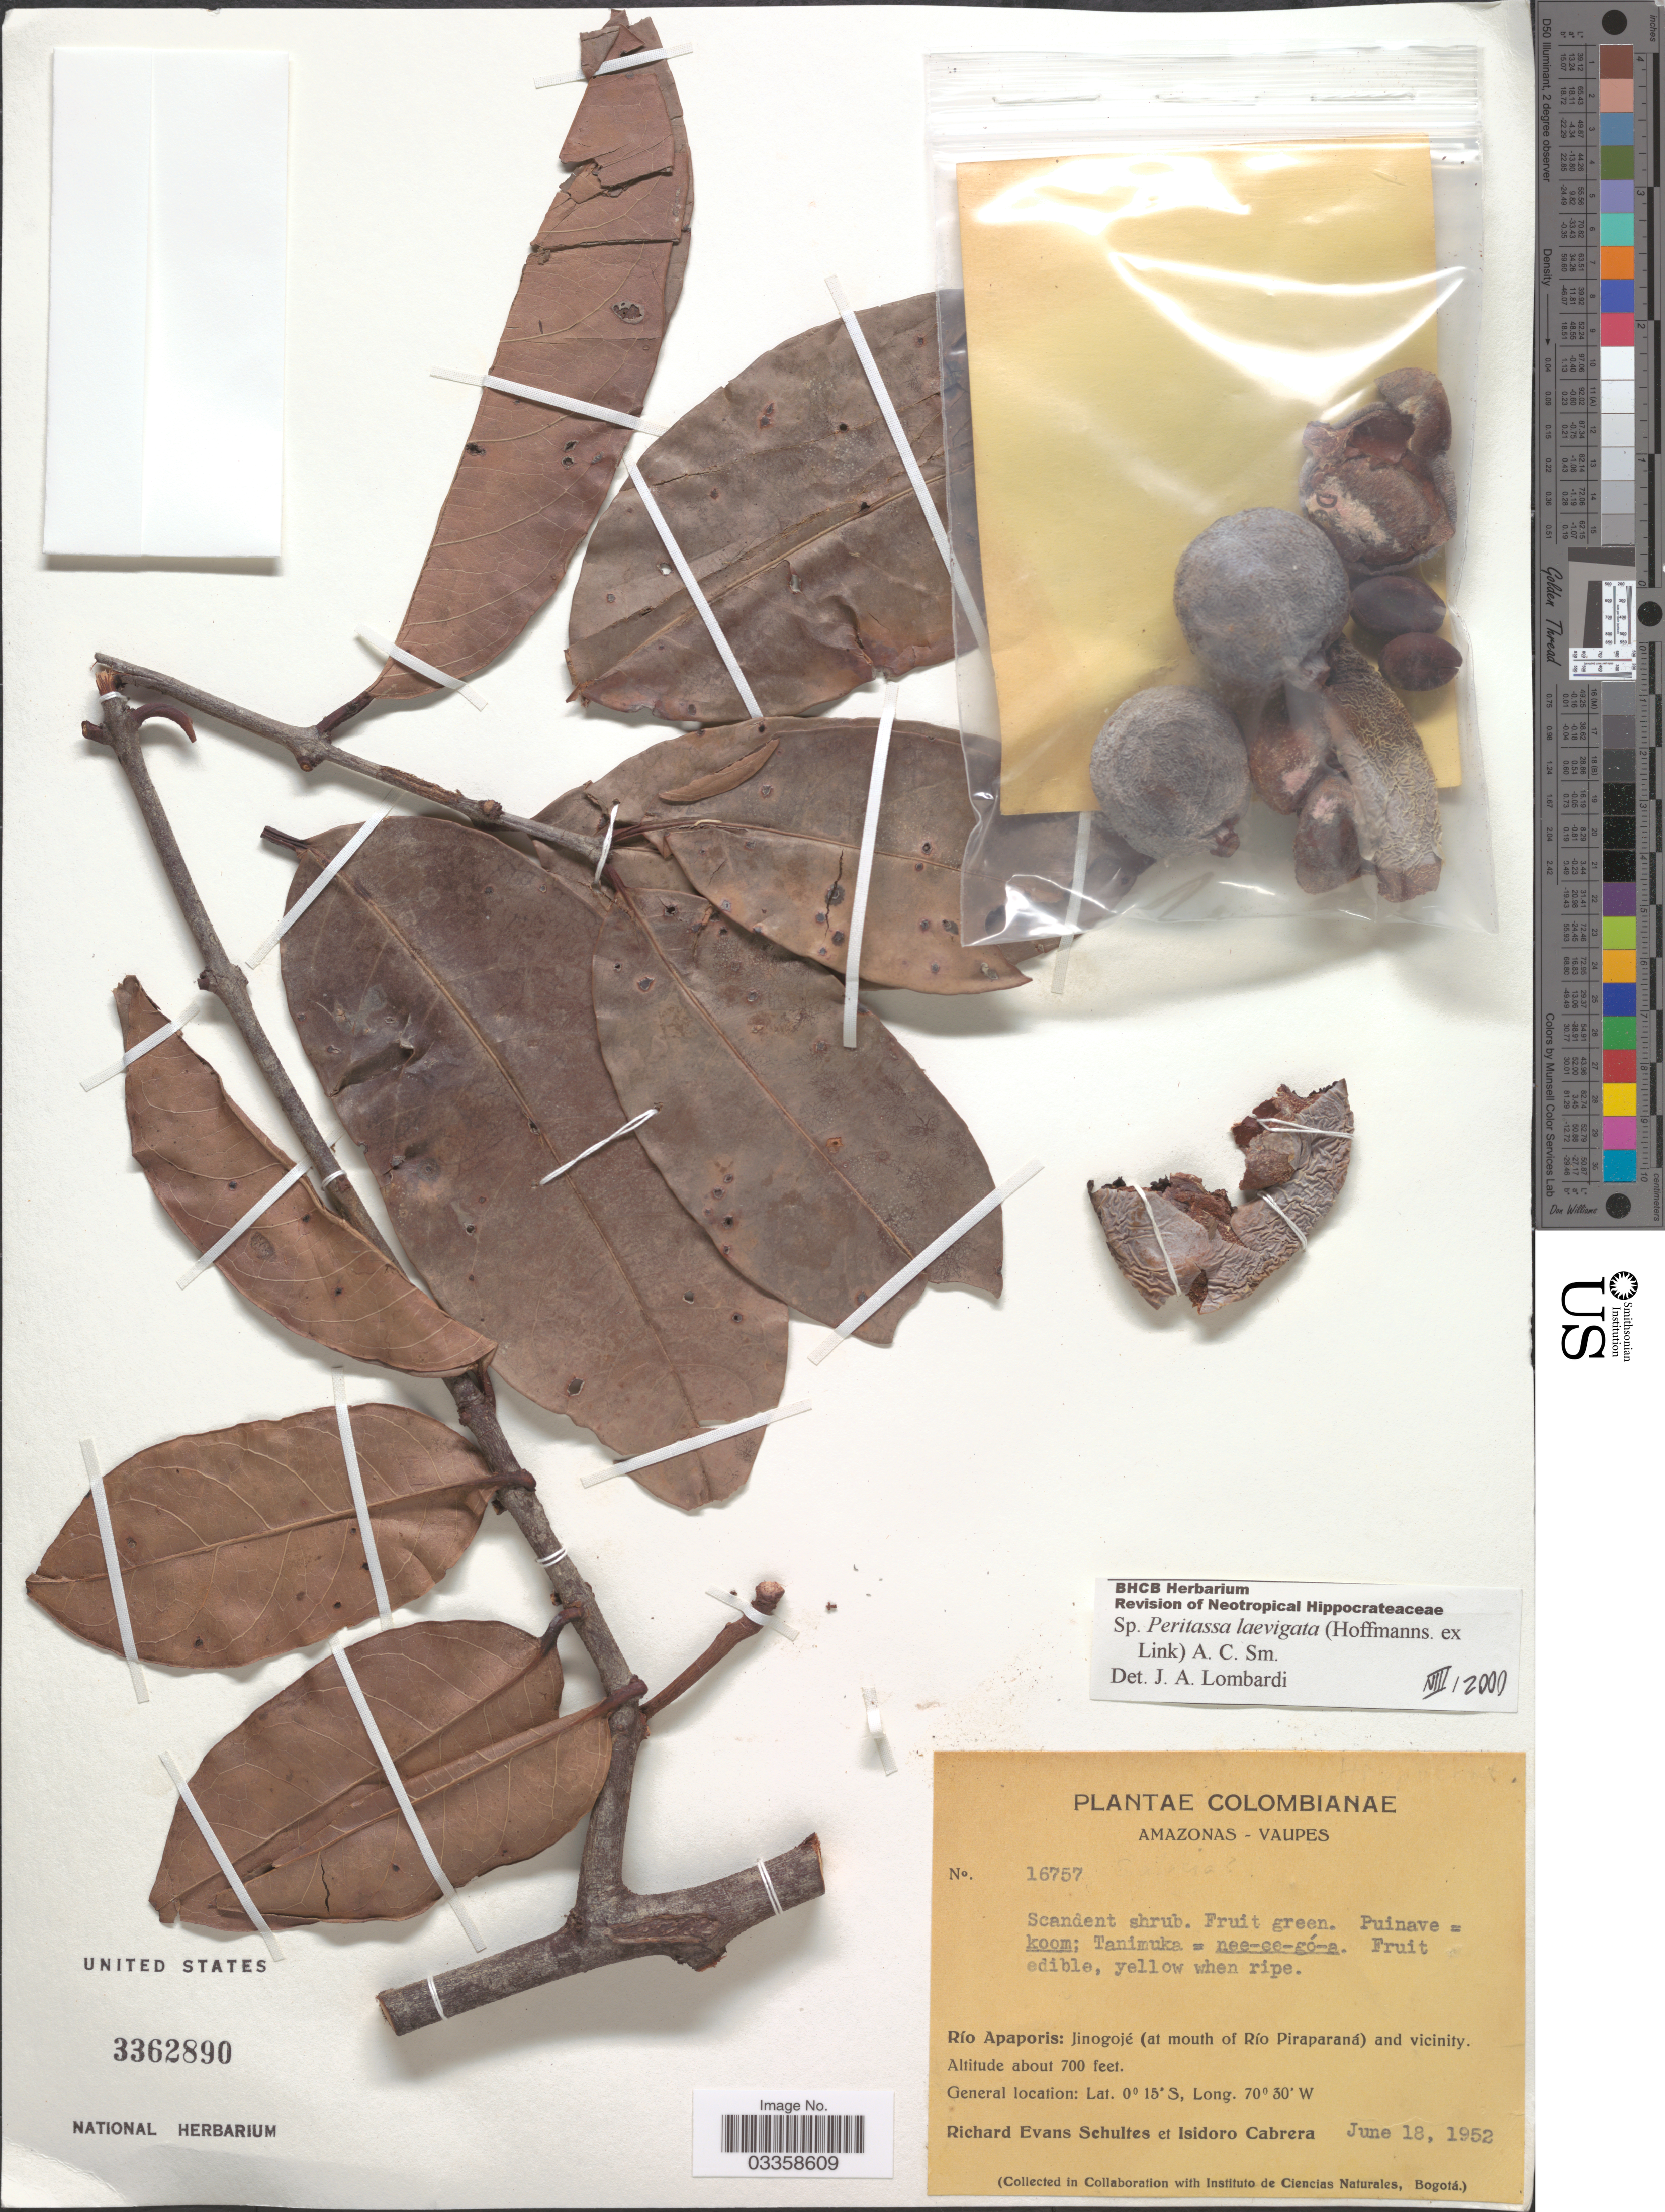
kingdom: Plantae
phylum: Tracheophyta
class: Magnoliopsida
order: Celastrales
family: Celastraceae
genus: Peritassa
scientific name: Peritassa laevigata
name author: (Hoffmanns. ex Link) A.C. Sm.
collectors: R. E. Schultes & I. Cabrera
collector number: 16757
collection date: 1952-06-18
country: Colombia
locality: Amazonas - Vaupes, Río Apaporis: Jinogojé (at mouth of Río Piraparaná) and vicinity.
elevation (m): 213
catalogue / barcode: US 3362890